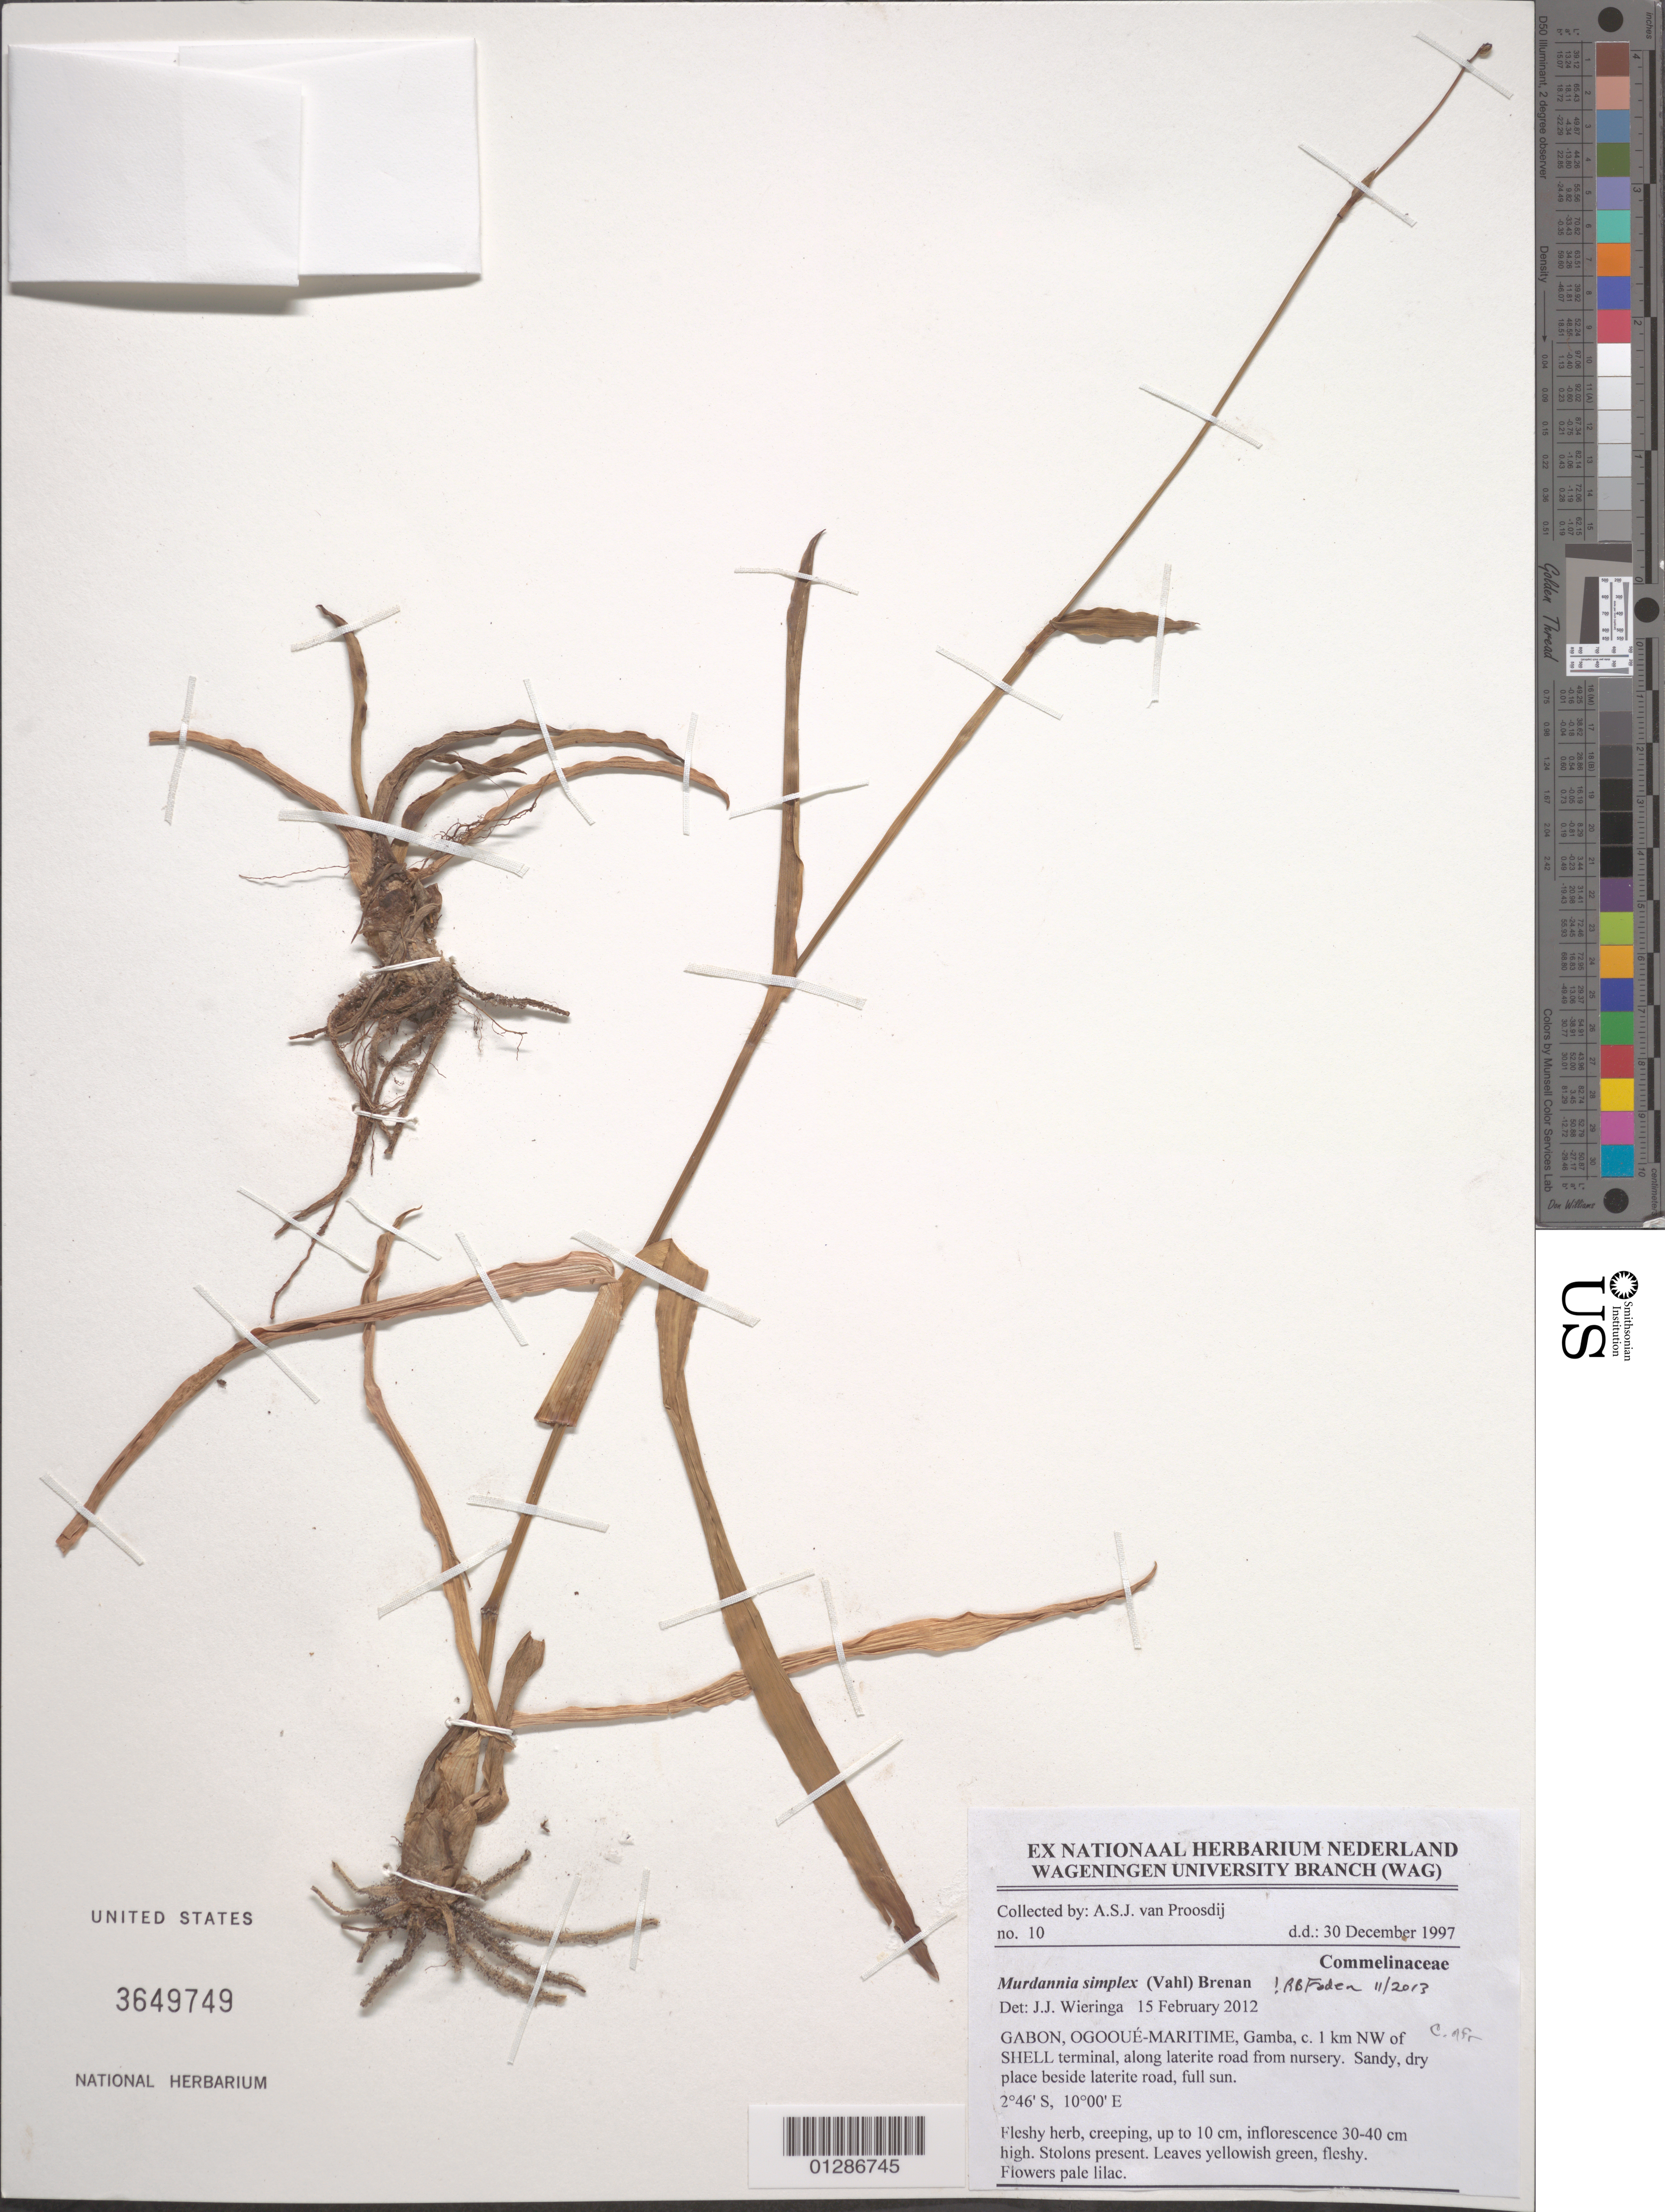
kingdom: Plantae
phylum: Tracheophyta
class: Liliopsida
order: Commelinales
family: Commelinaceae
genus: Murdannia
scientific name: Murdannia simplex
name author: (Vahl) Brenan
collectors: A. Proosdij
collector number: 10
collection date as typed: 30 Dec 1997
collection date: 1997-12-30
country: Gabon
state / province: Ogooué-Maritime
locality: Gamba, c 1 km NW of Shell terminal, along laterite road from nursery.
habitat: Fleshy herb, creeping.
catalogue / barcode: US 3649749